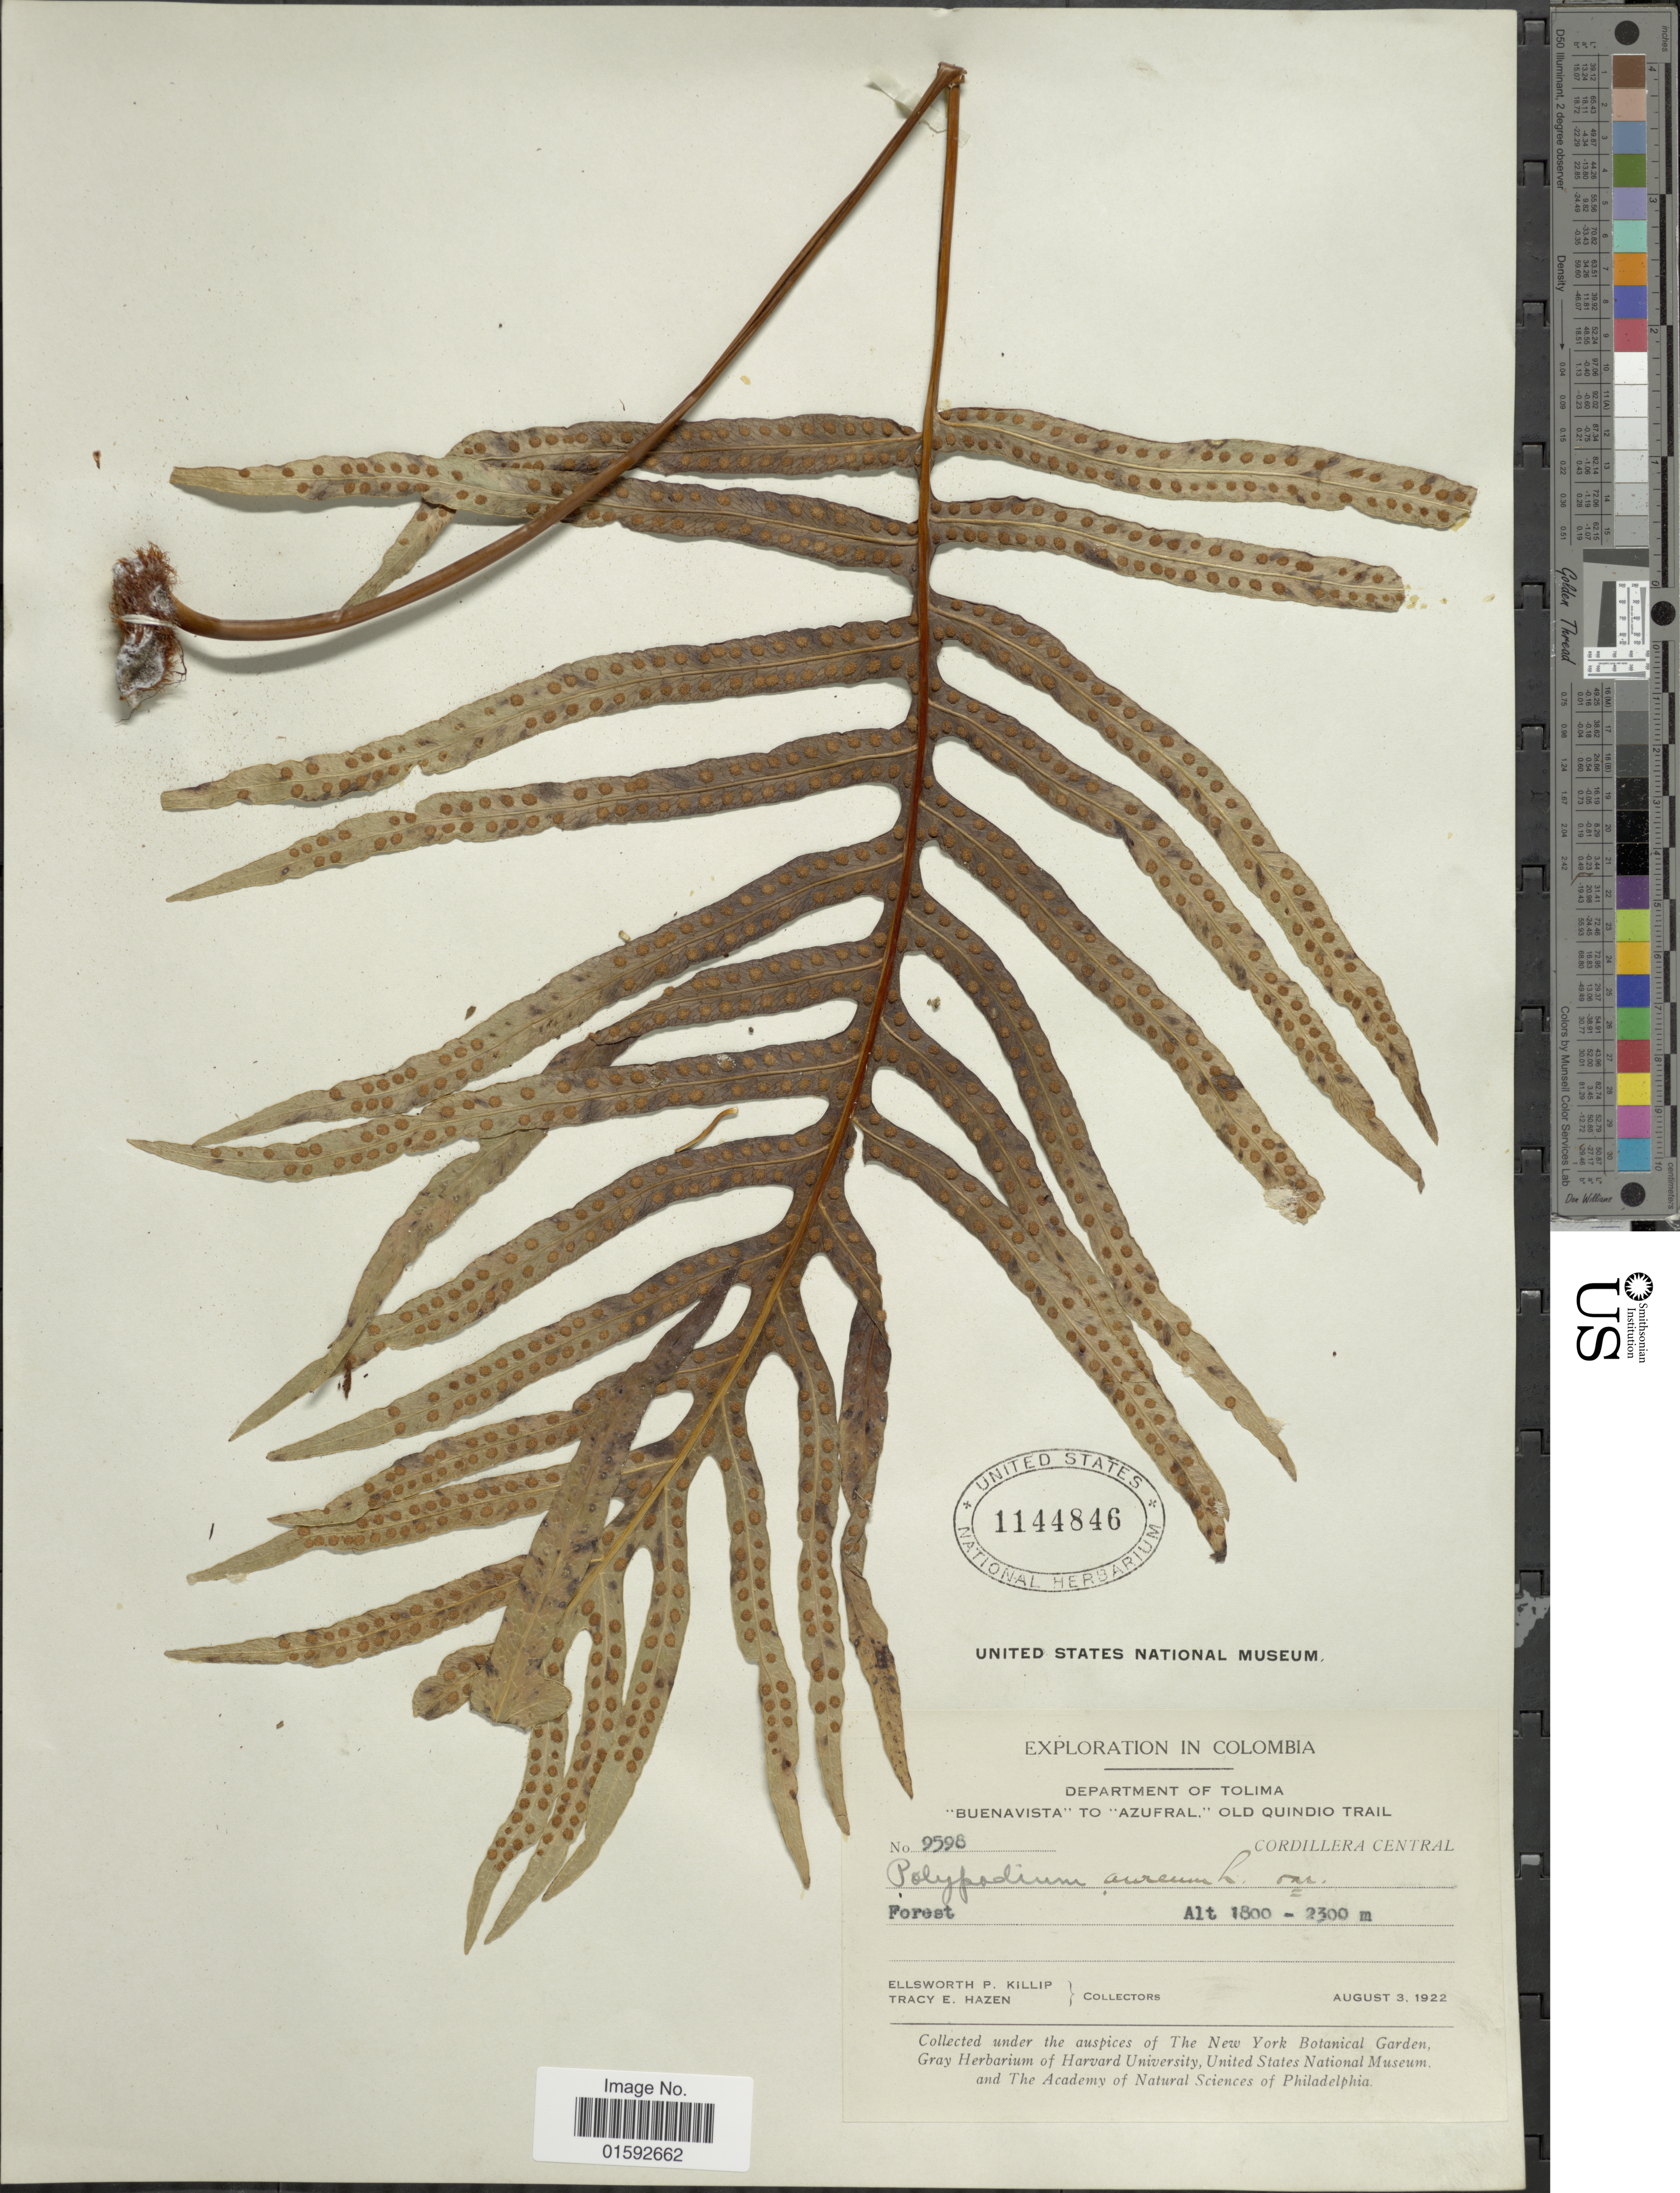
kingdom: Plantae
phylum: Tracheophyta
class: Polypodiopsida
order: Polypodiales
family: Polypodiaceae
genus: Phlebodium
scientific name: Phlebodium pseudoaureum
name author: (Cav.) Lellinger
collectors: E. P. Killip & T. E. Hazen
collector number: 9598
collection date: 1922-08-03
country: Colombia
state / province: Tolima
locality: Buenavista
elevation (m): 1800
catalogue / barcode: US 1144846